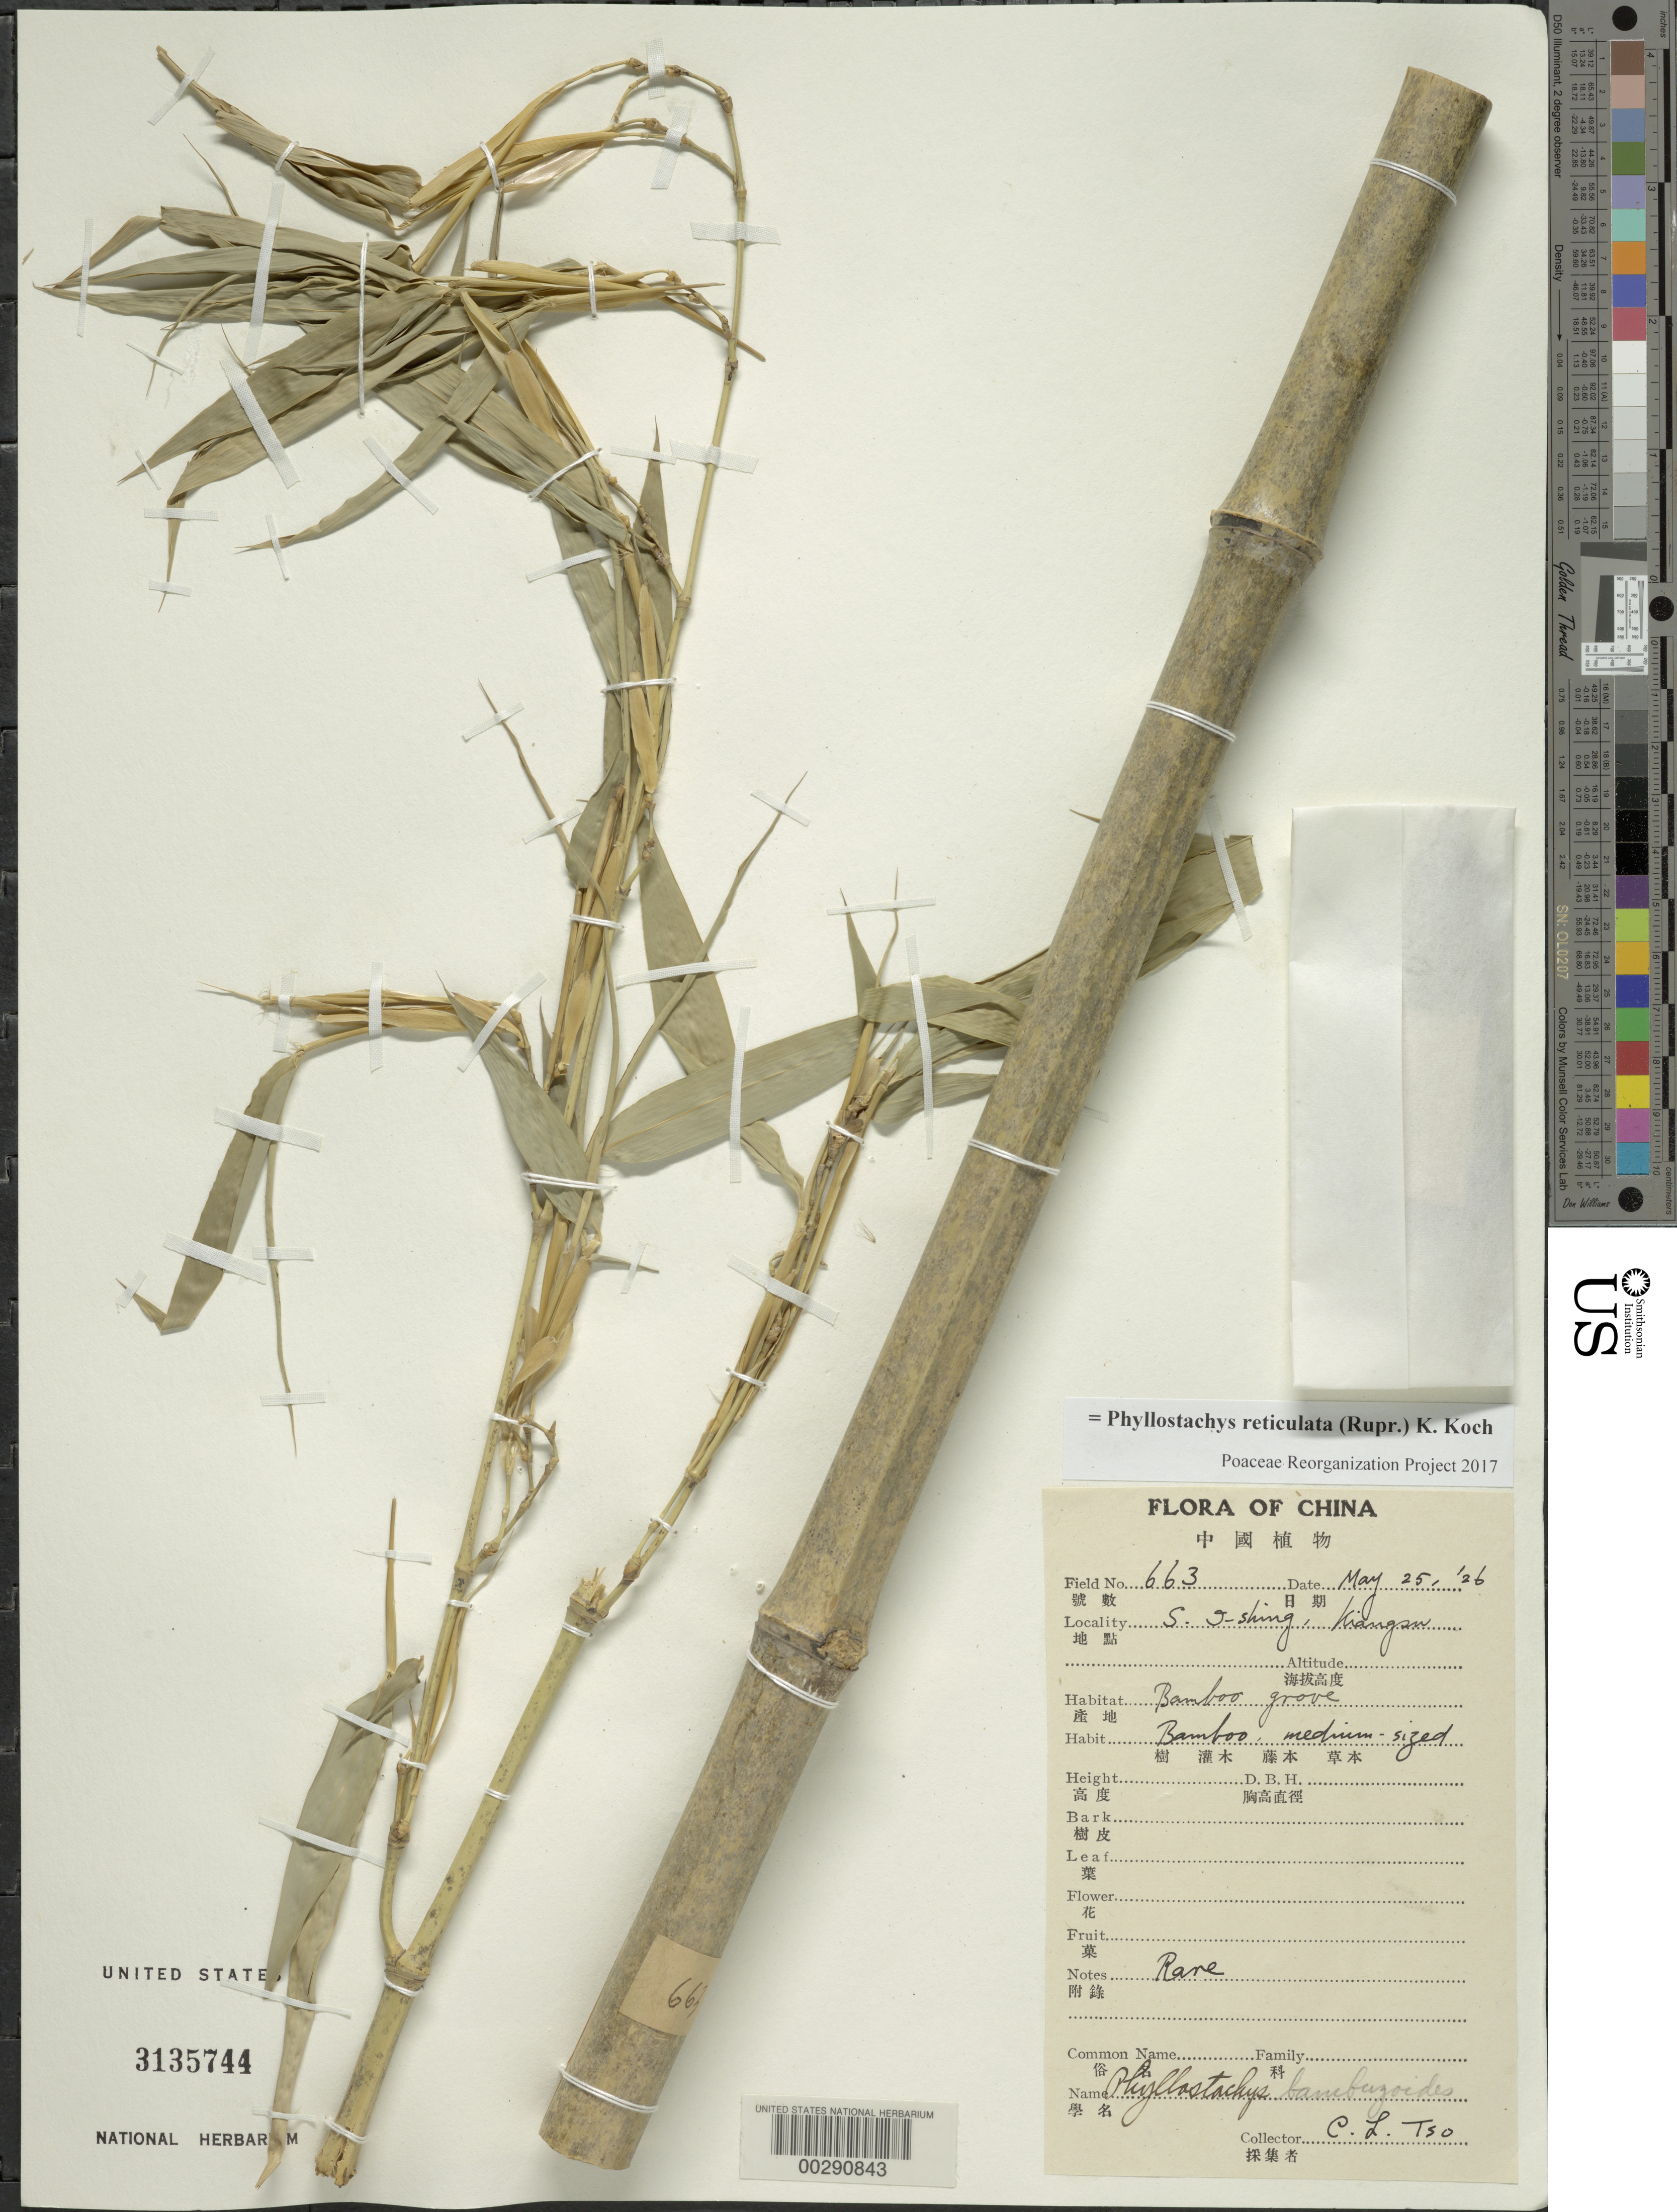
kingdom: Plantae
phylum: Tracheophyta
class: Liliopsida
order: Poales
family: Poaceae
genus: Phyllostachys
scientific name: Phyllostachys reticulata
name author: (Rupr.) K. Koch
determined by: Poaceae Reorganization Project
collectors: C. Tso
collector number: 663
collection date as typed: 25 May 1926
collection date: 1926-05-25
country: China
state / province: Jiangsu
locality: S. s-shing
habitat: Bamboo grove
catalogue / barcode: US 3135744